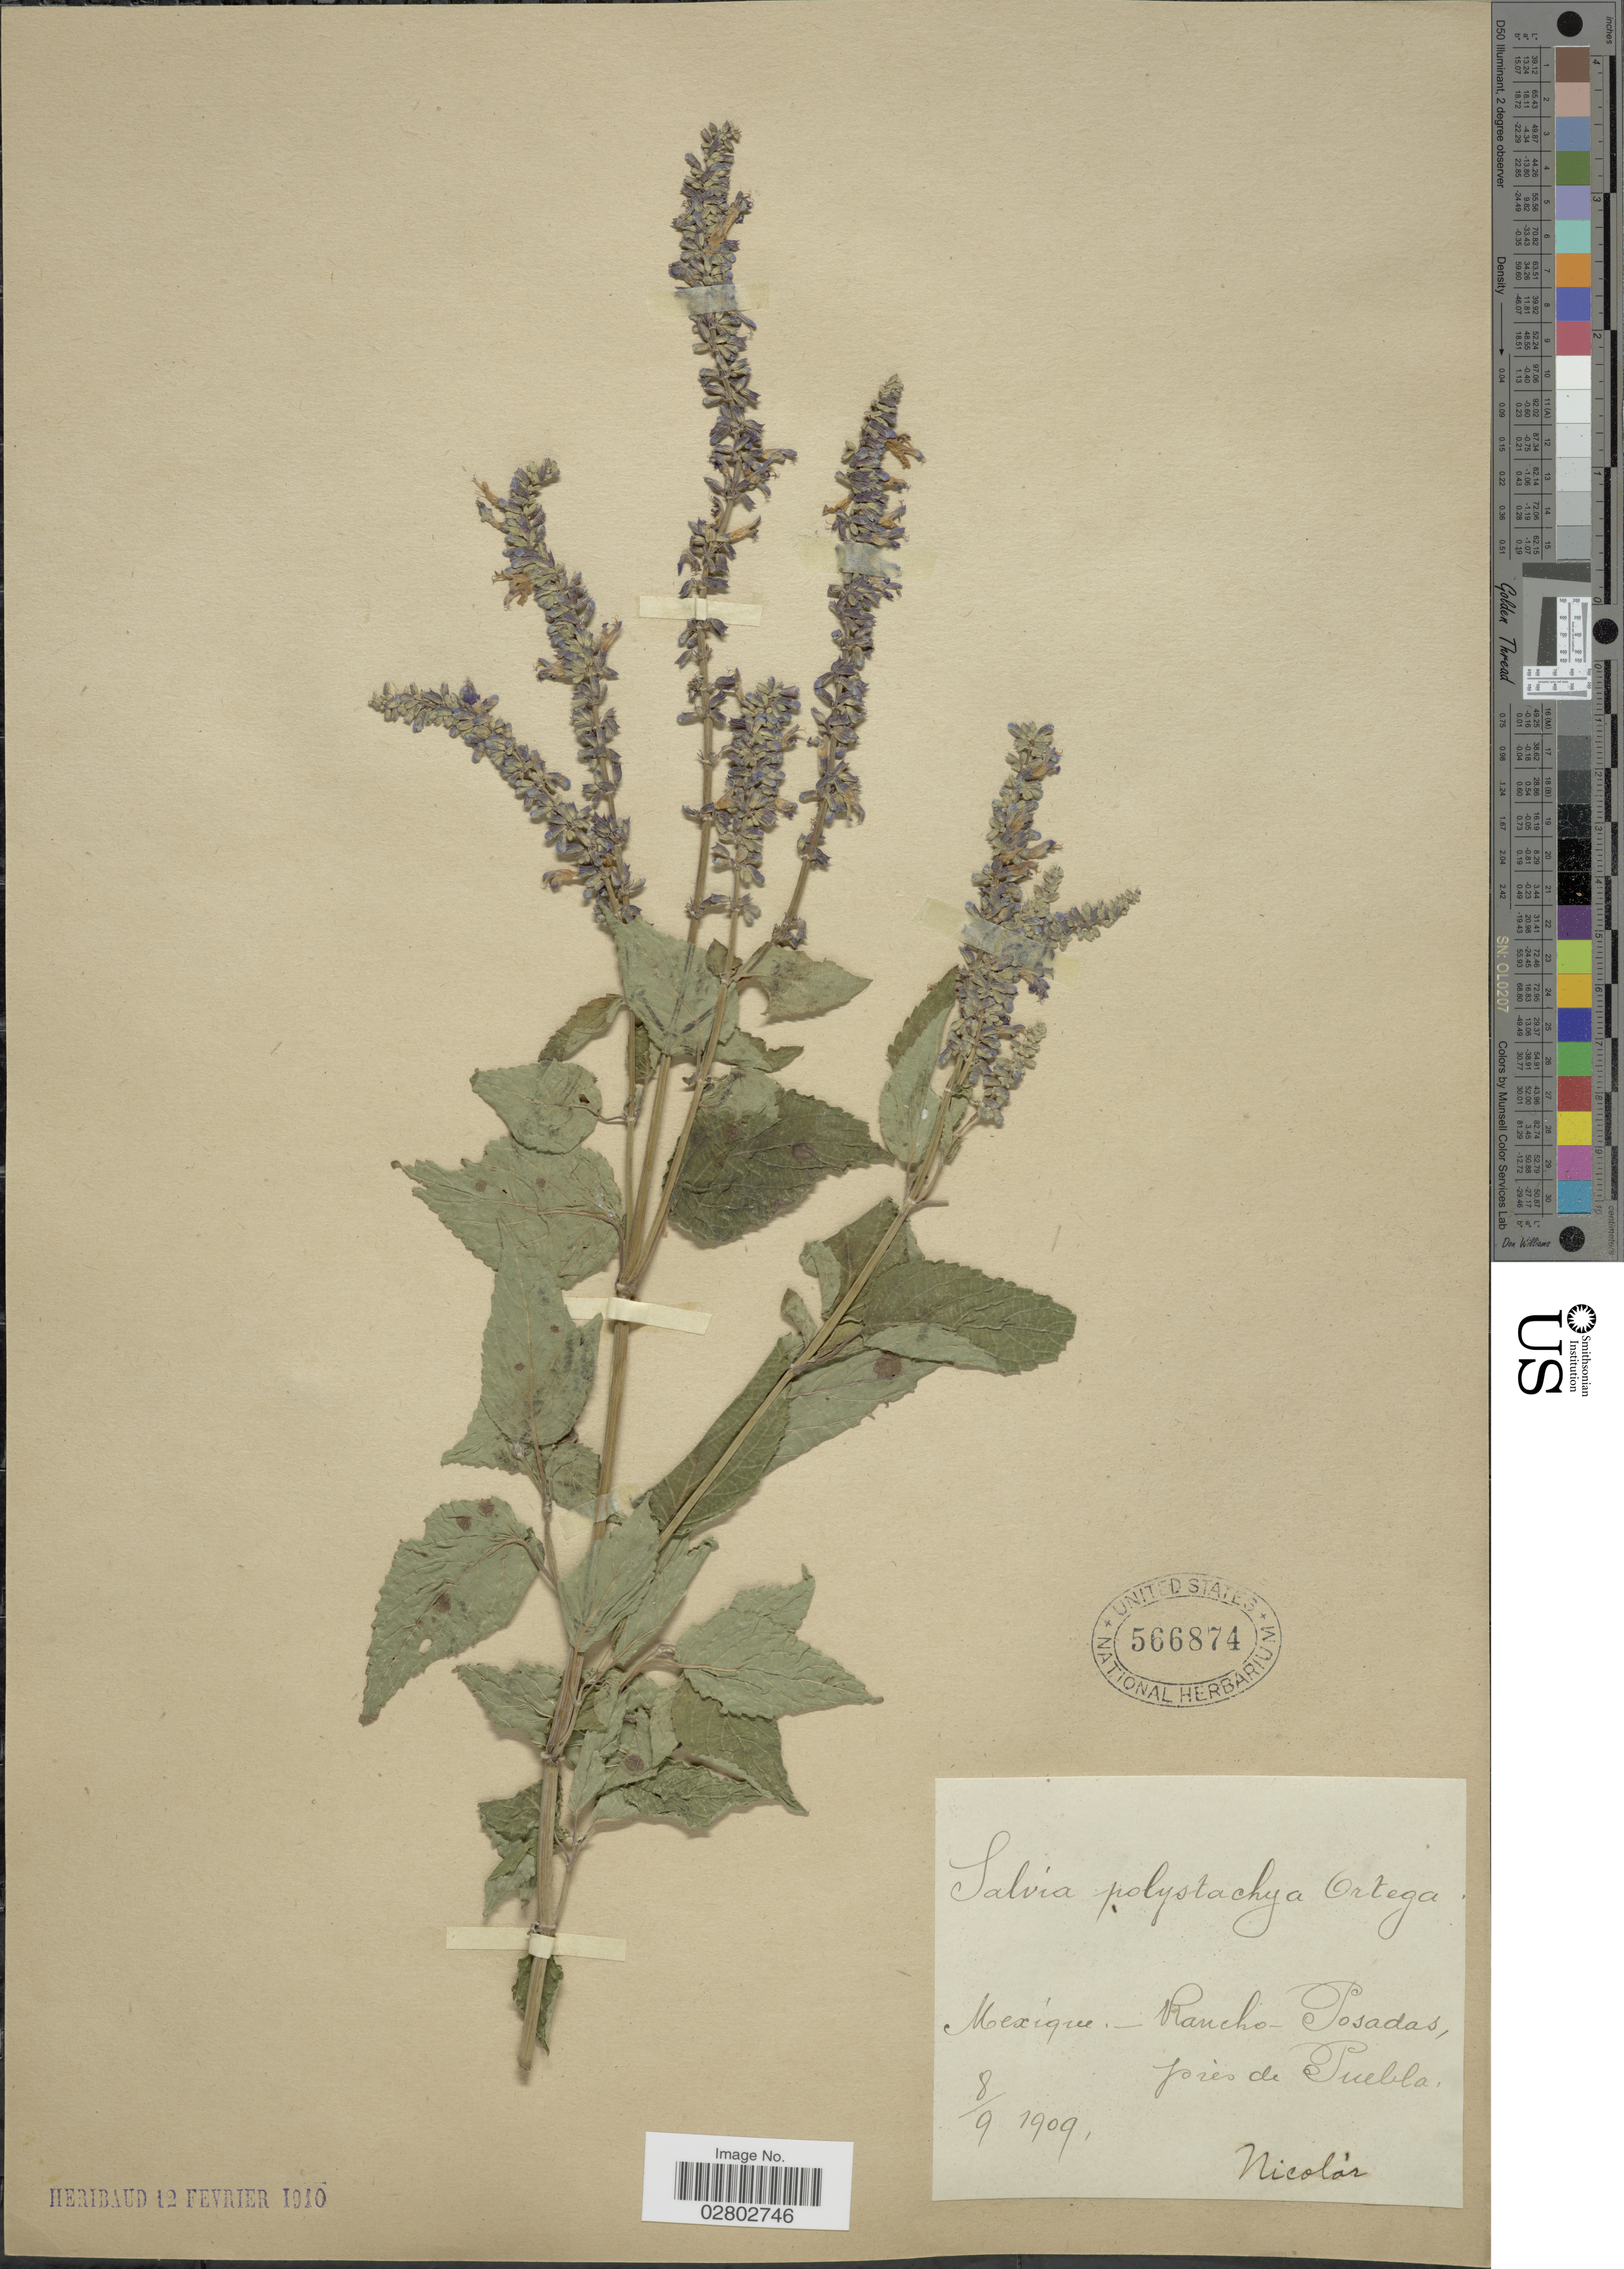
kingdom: Plantae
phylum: Tracheophyta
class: Magnoliopsida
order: Lamiales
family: Lamiaceae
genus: Salvia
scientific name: Salvia polystachya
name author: Cav.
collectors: -. Nicolas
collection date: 1909-09-08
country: Mexico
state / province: Puebla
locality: Mexique - Rancho - Posadas, près de Puebla.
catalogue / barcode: US 566874